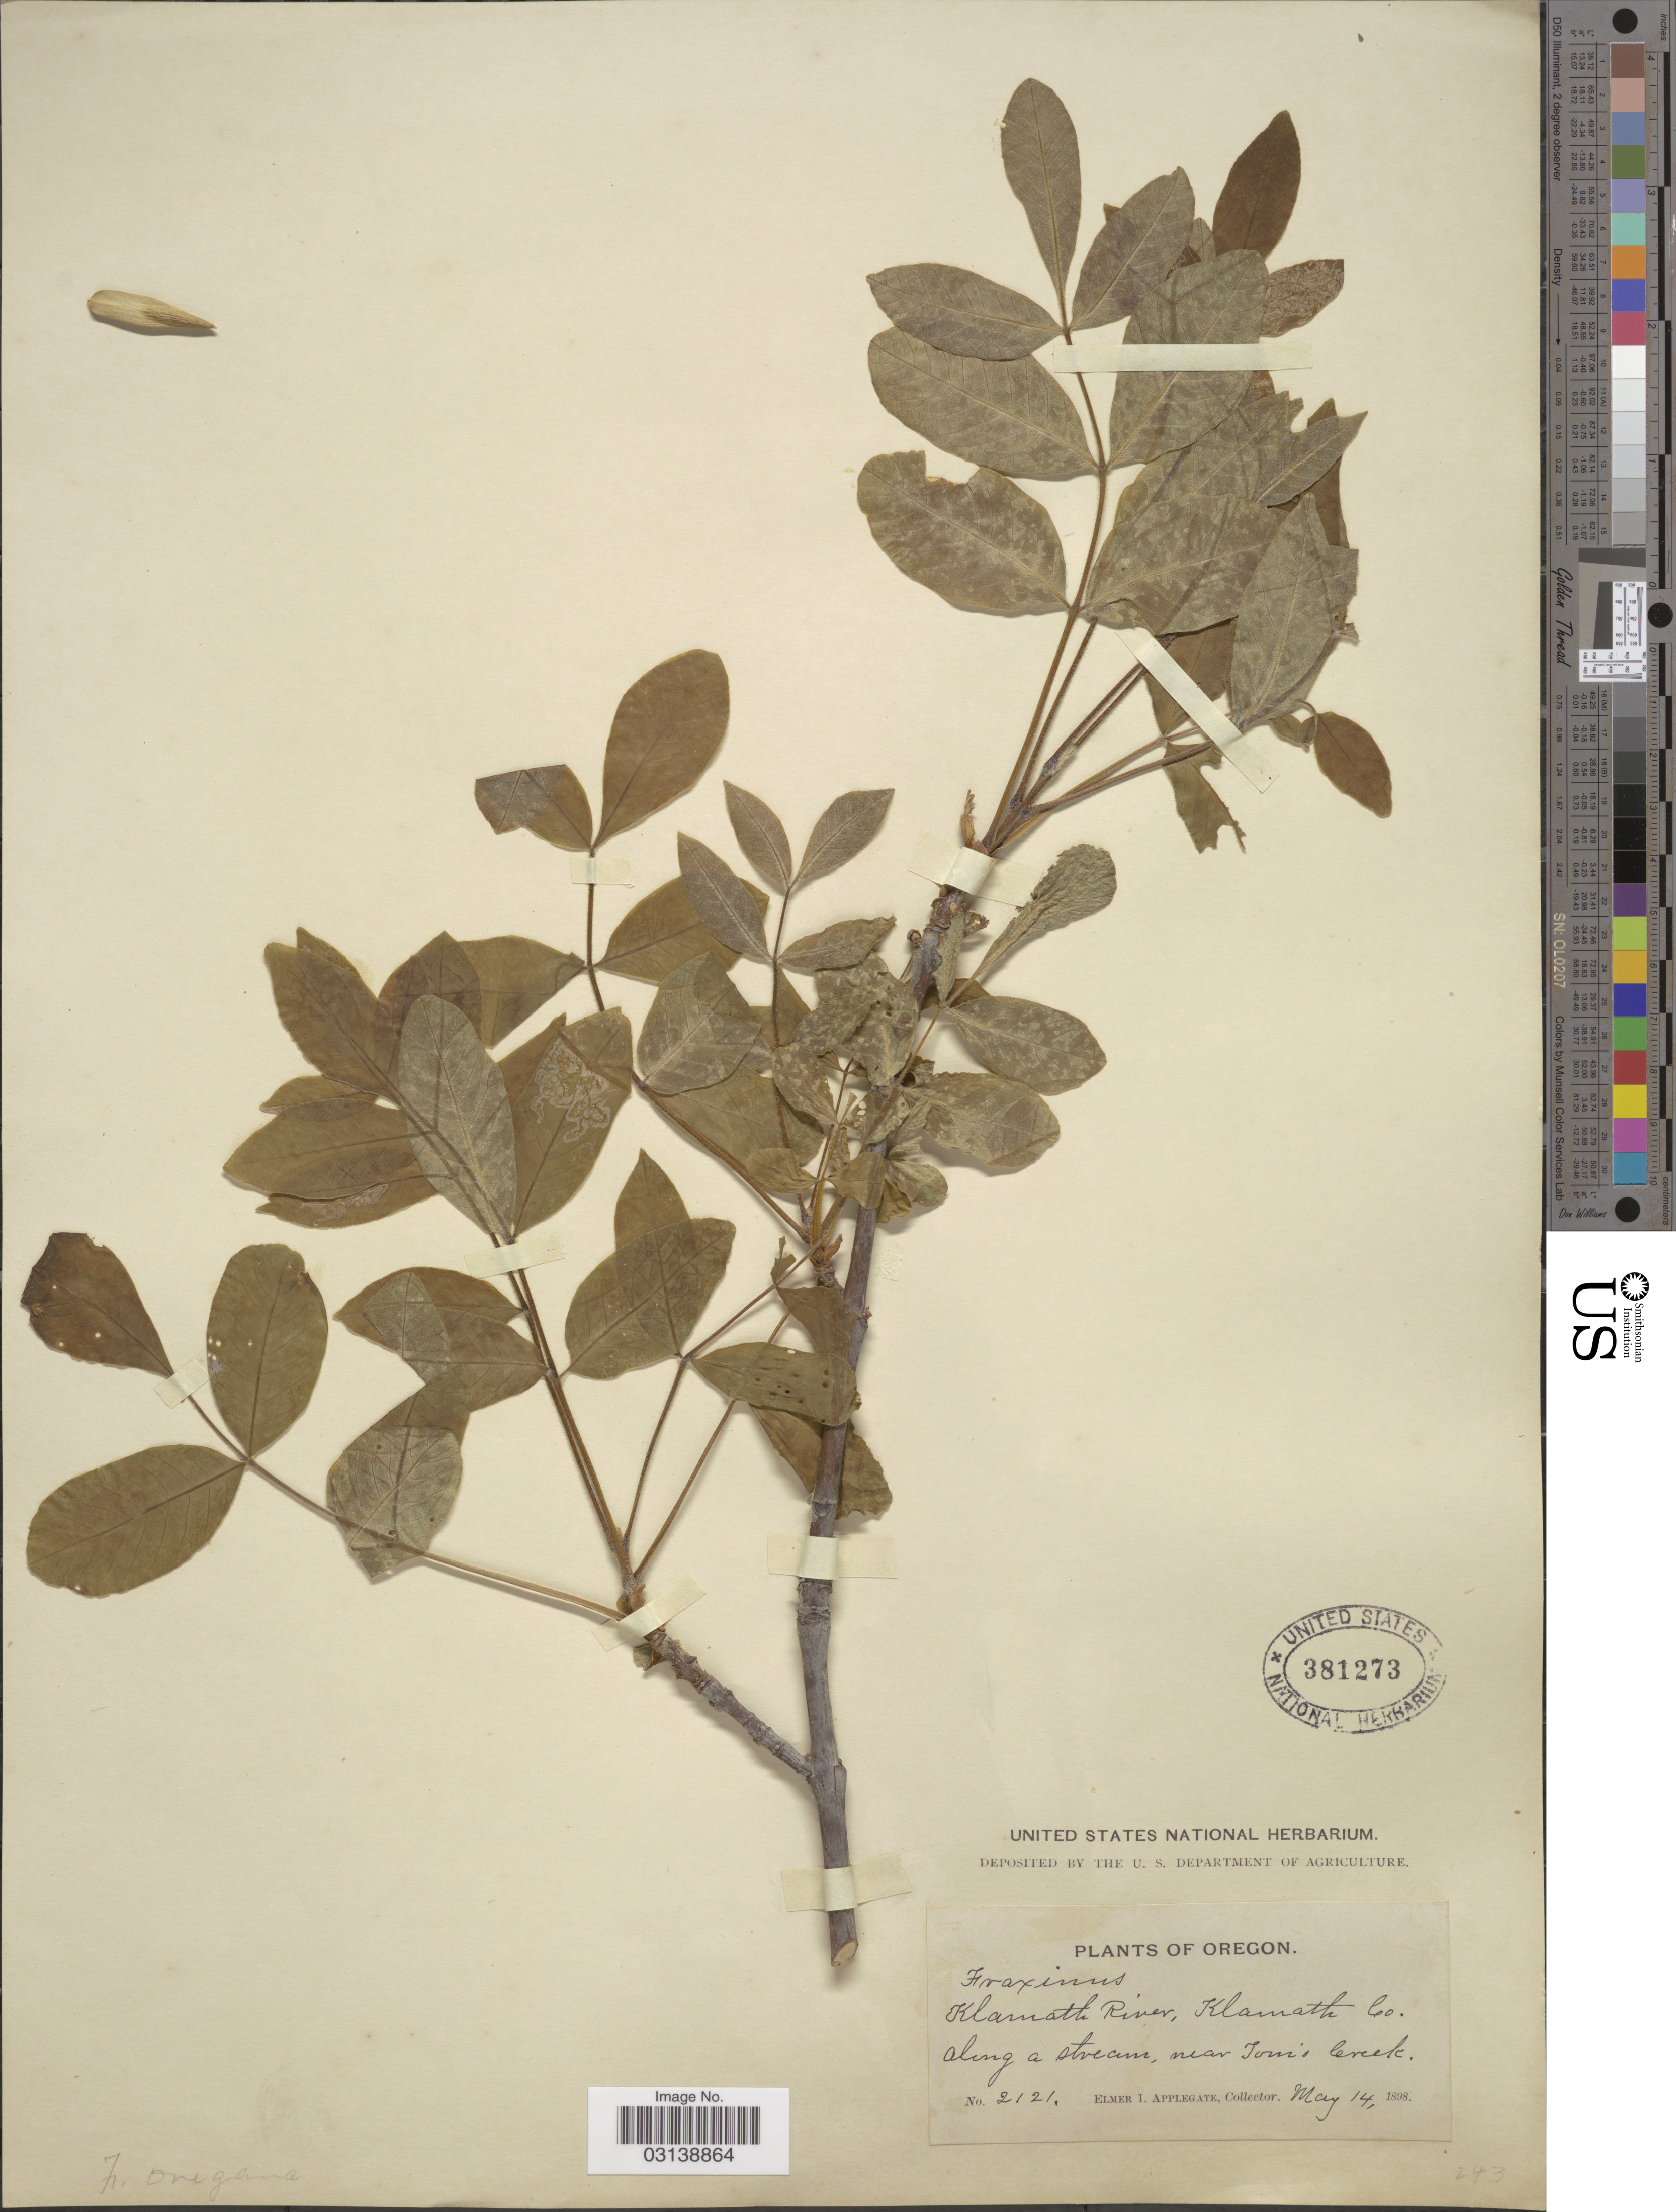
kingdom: Plantae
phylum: Tracheophyta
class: Magnoliopsida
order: Lamiales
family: Oleaceae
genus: Fraxinus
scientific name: Fraxinus latifolia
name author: Benth.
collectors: E. I. Applegate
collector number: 2121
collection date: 1898-05-14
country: United States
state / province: Oregon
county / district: Klamath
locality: Klamath River, Klamath Co. Near Tom's Creek.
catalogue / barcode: US 381273